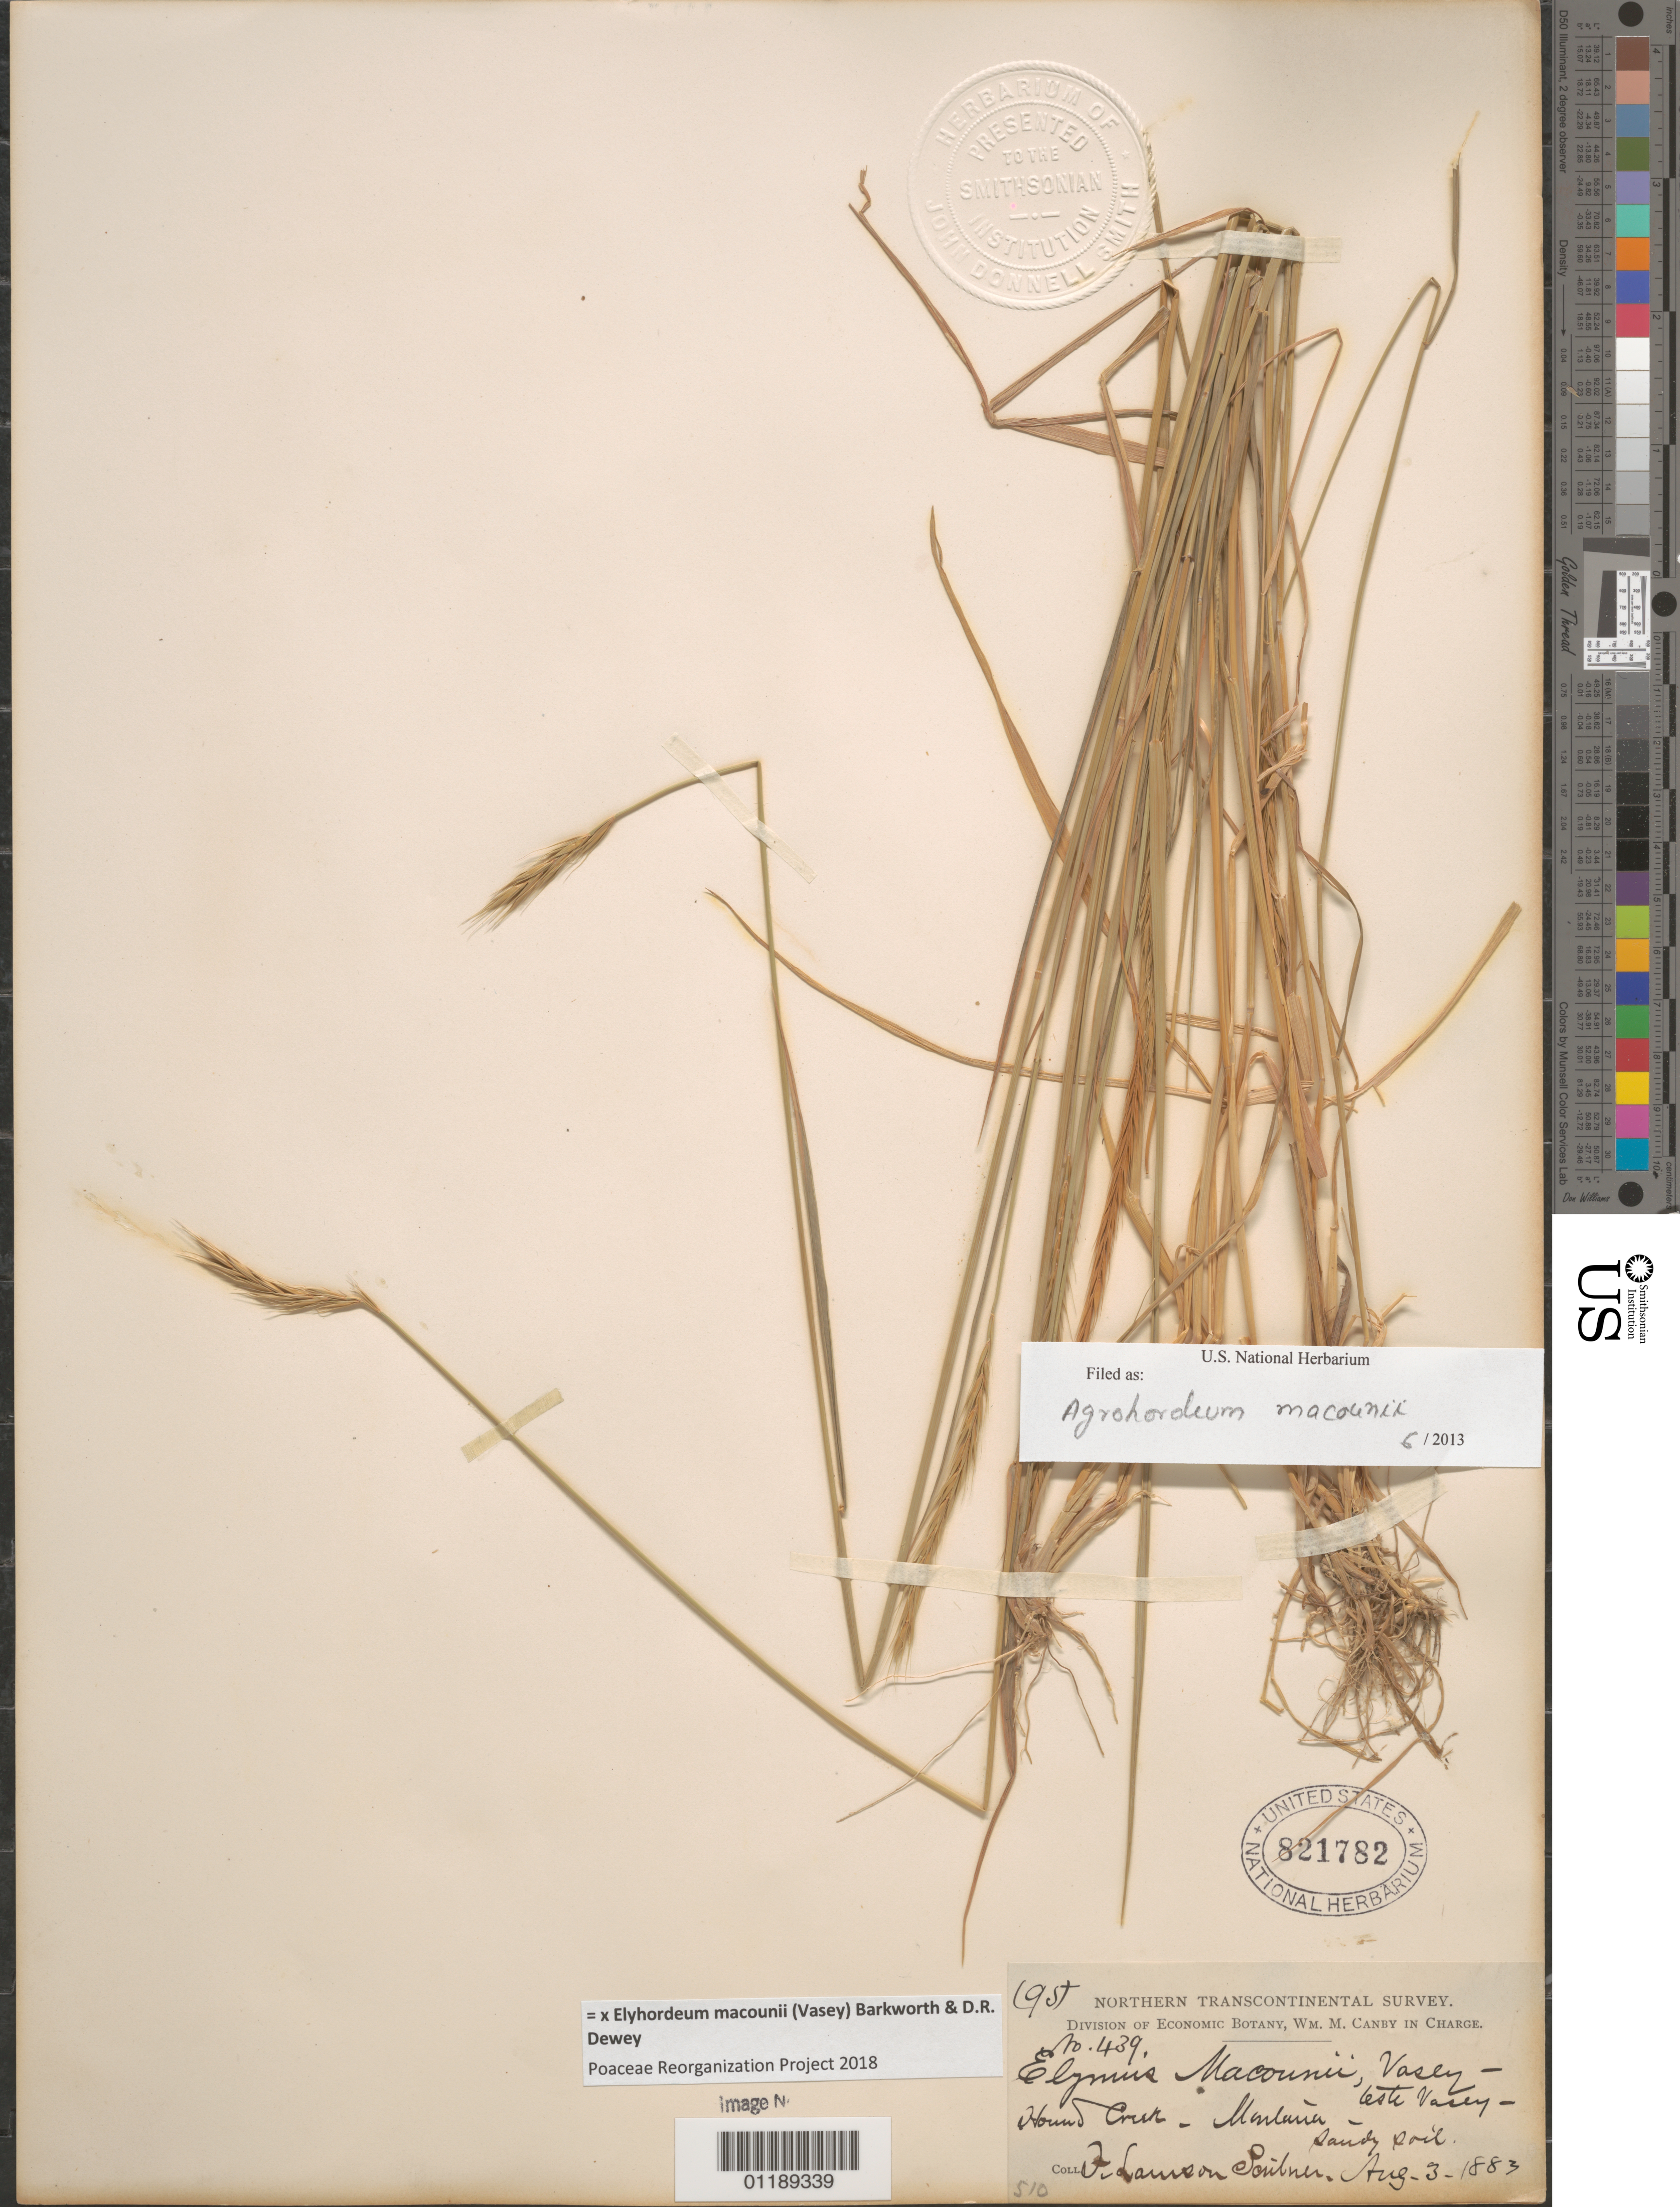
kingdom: Plantae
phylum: Tracheophyta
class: Liliopsida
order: Poales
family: Poaceae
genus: Elyhordeum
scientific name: x Elyhordeum macounii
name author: (Vasey) Barkworth & Dewey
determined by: Poaceae Reorganization Project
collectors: F. L. Scribner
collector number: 439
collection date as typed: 03 Aug 1883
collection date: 1883-08-03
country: United States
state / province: Montana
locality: Hound Creek.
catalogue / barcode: US 821782